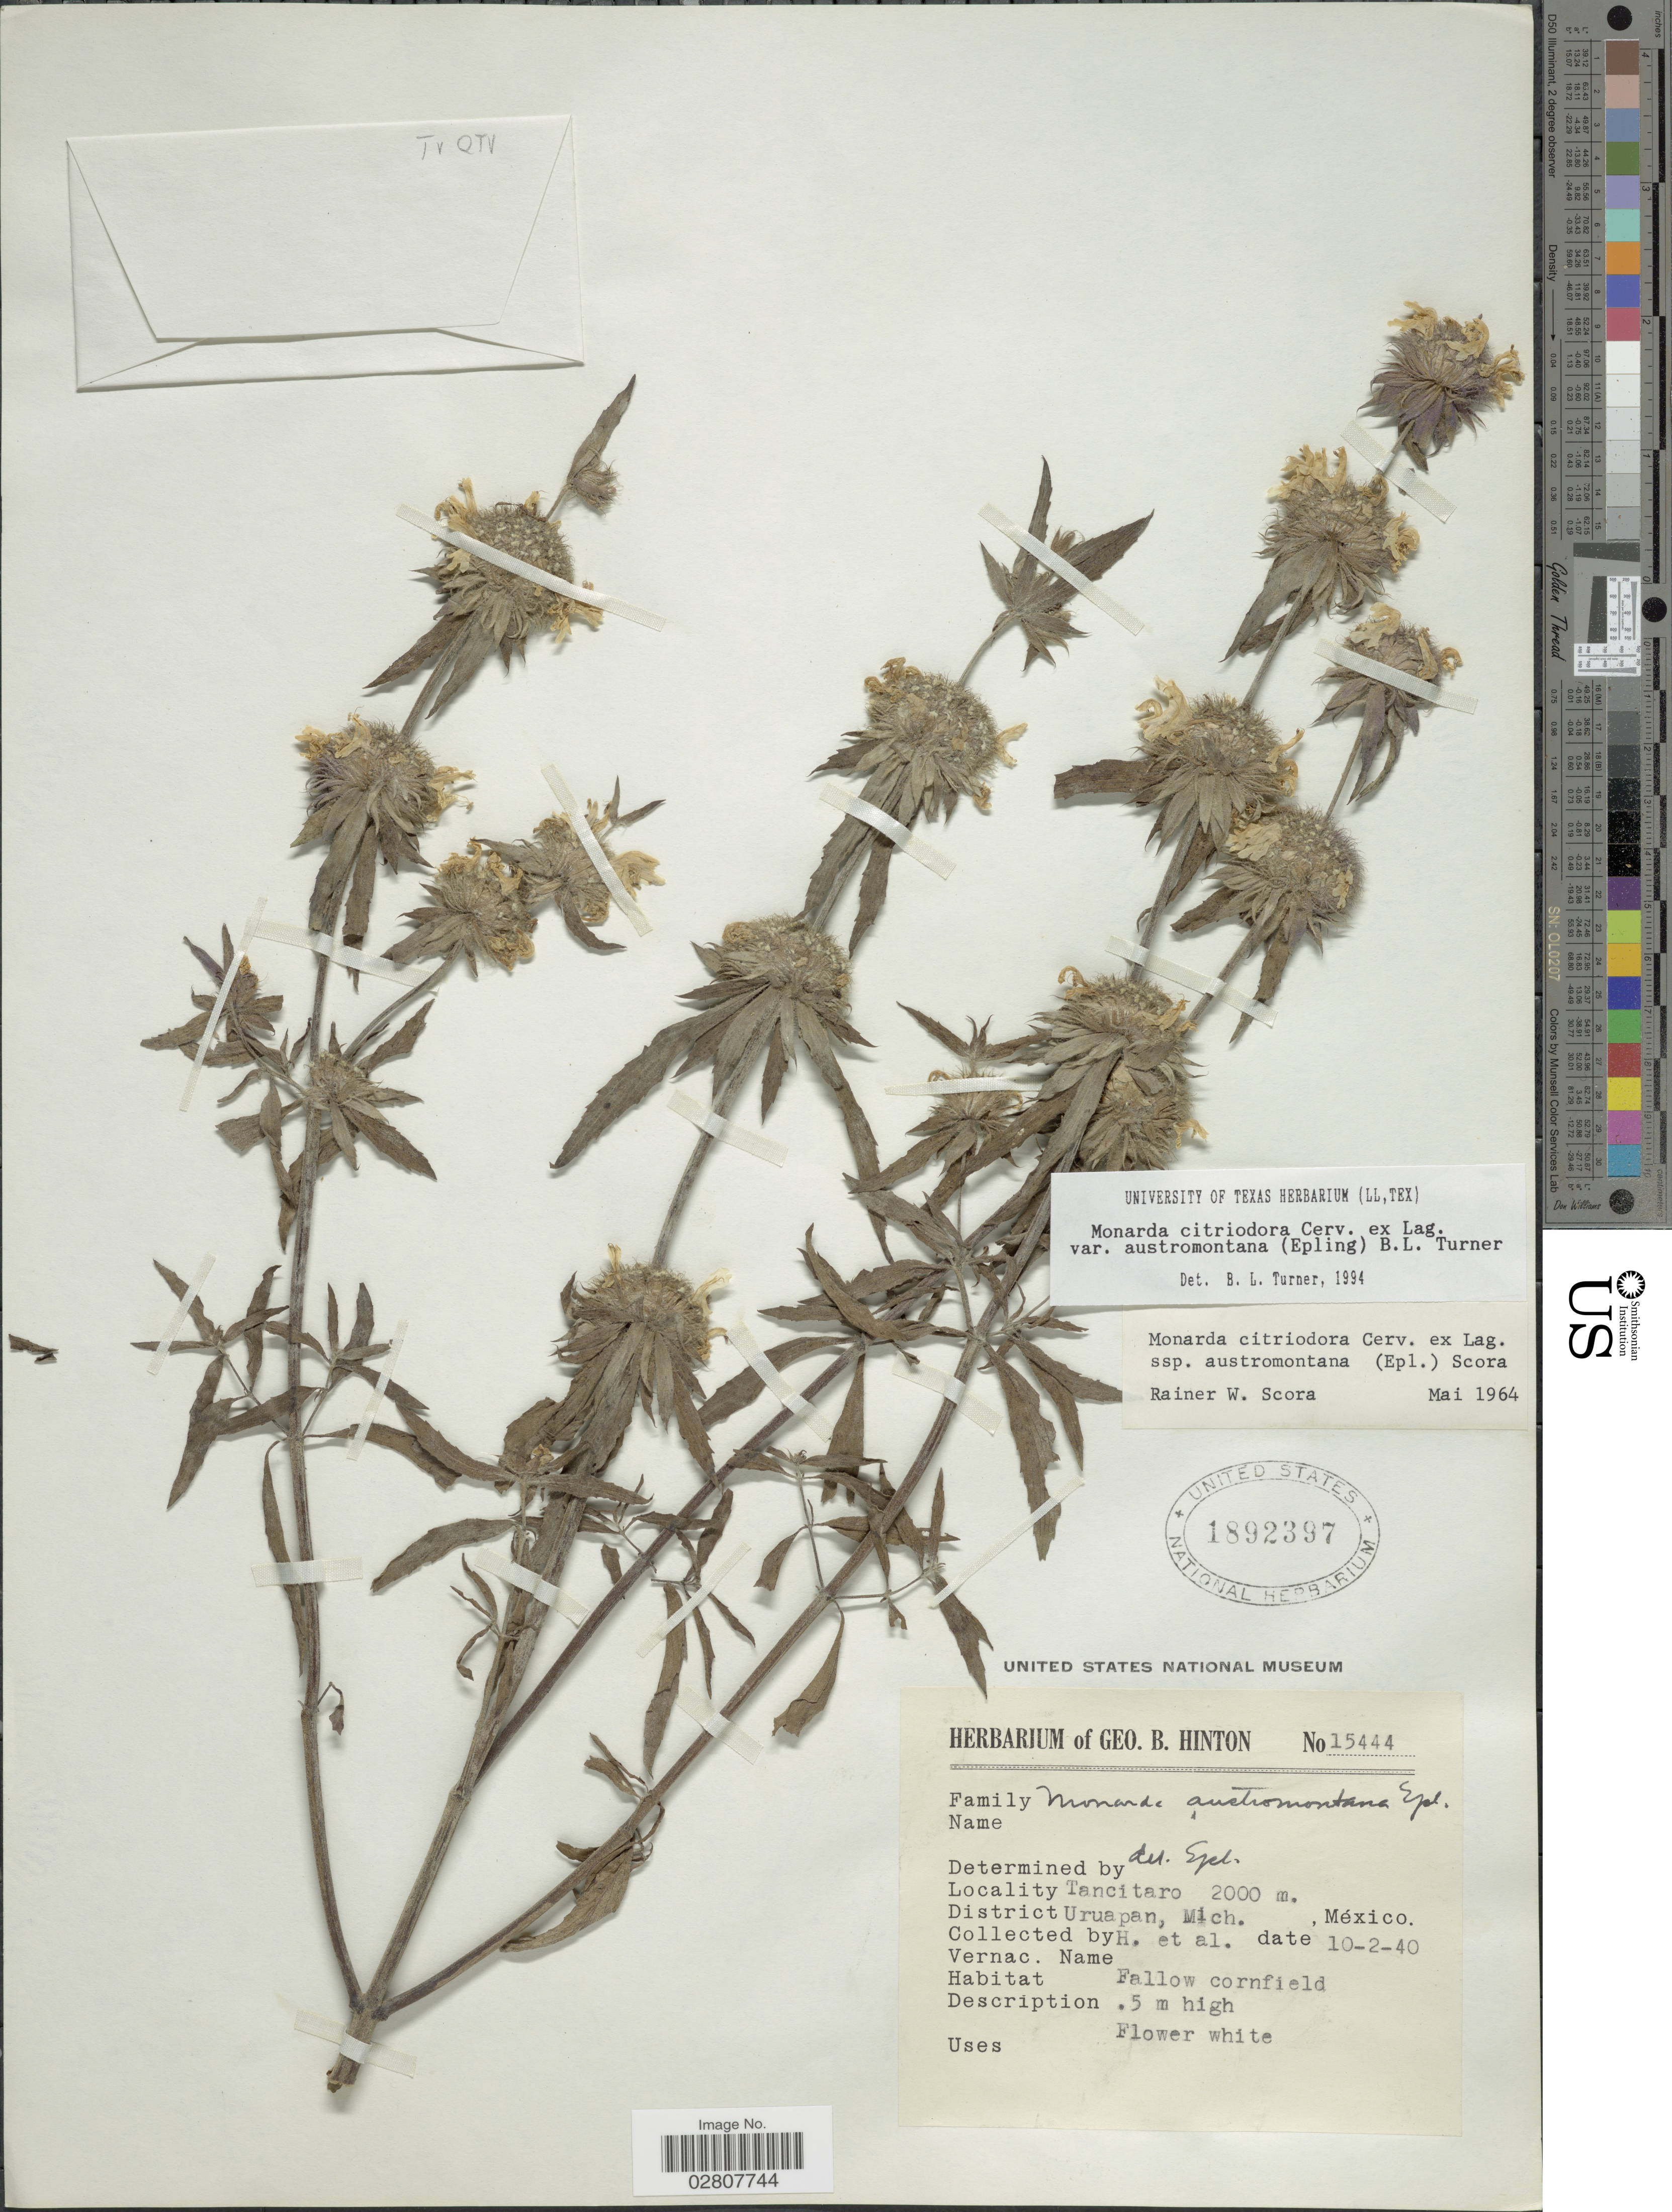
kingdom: Plantae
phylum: Tracheophyta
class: Magnoliopsida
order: Lamiales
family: Lamiaceae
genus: Monarda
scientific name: Monarda citriodora var. austromontana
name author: (Epling) B.L. Turner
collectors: G. B. Hinton & et al.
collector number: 15444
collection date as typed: Transcribed d/m/y: 10/2/40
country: Mexico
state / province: Michoacán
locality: Tancitaro. District Uruapan, Mich.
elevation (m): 2000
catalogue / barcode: US 1892397